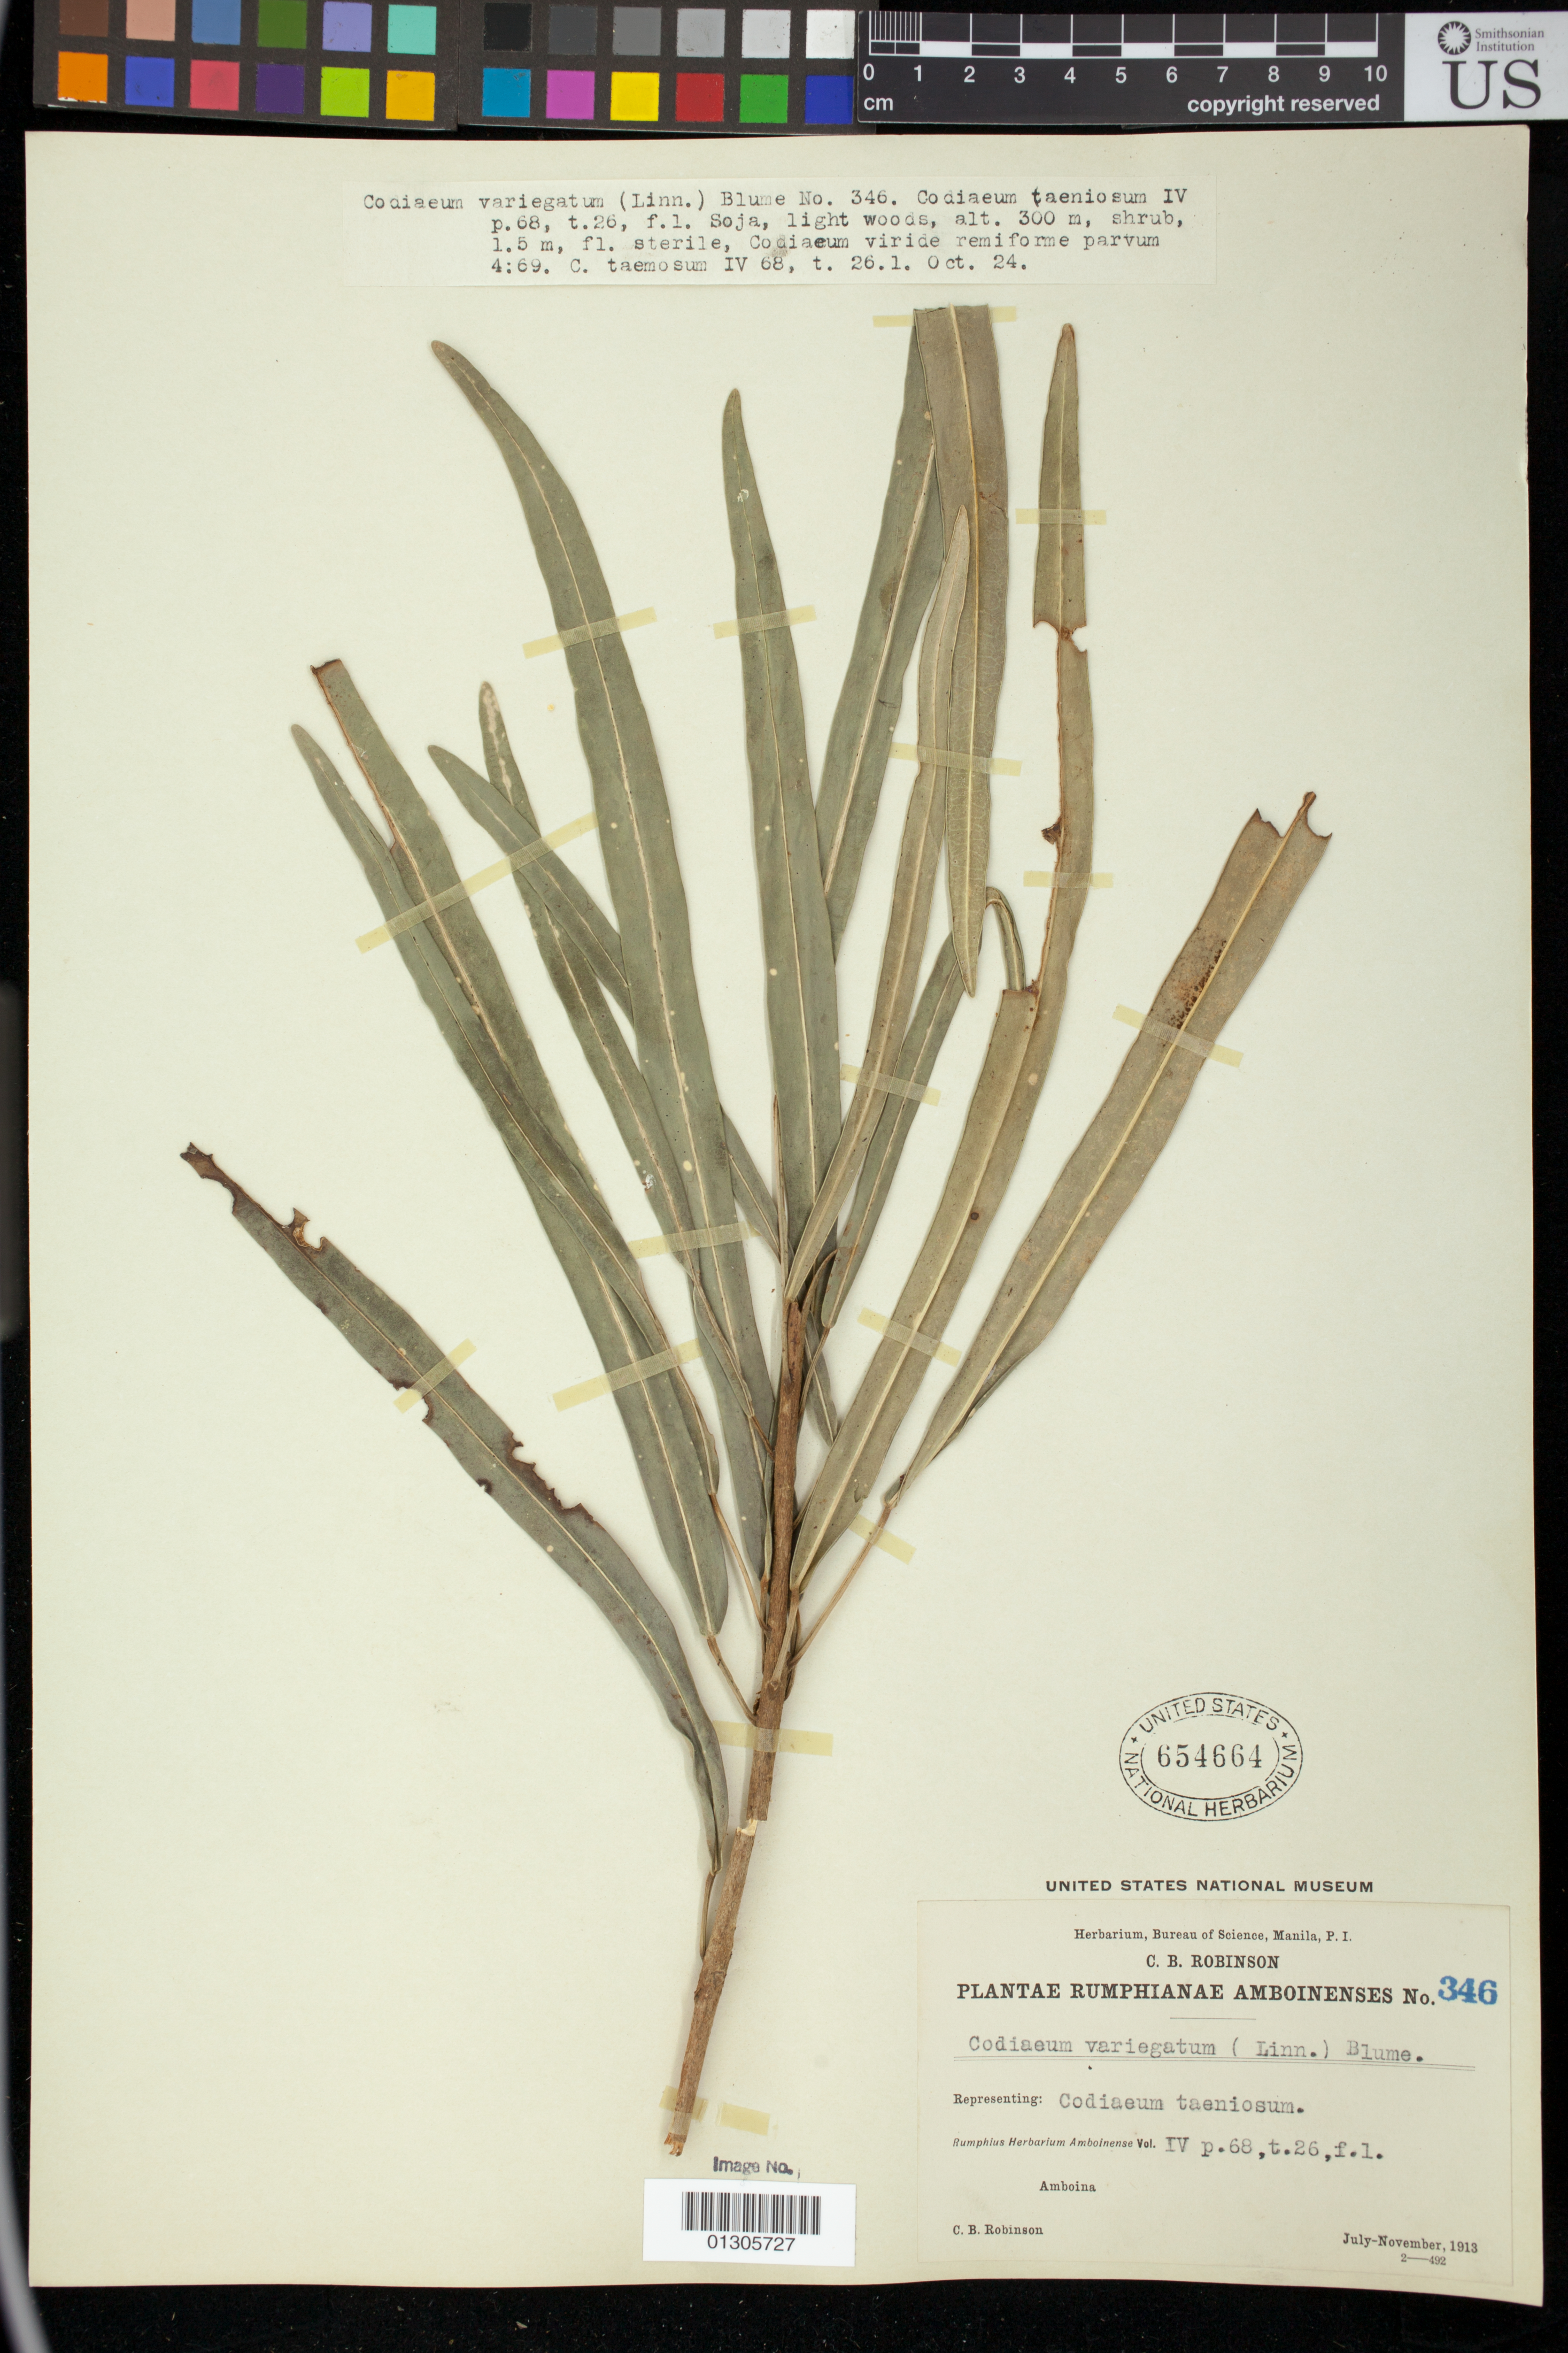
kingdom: Plantae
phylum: Tracheophyta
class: Magnoliopsida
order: Malpighiales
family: Euphorbiaceae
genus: Codiaeum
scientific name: Codiaeum variegatum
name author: (L.) Rumph. ex A. Juss.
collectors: C. Robinson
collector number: Bur. Sci. 346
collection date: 1913-10-24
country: Indonesia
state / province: Maluku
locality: Amboina [Pulau Ambon]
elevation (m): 300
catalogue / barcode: US 654664